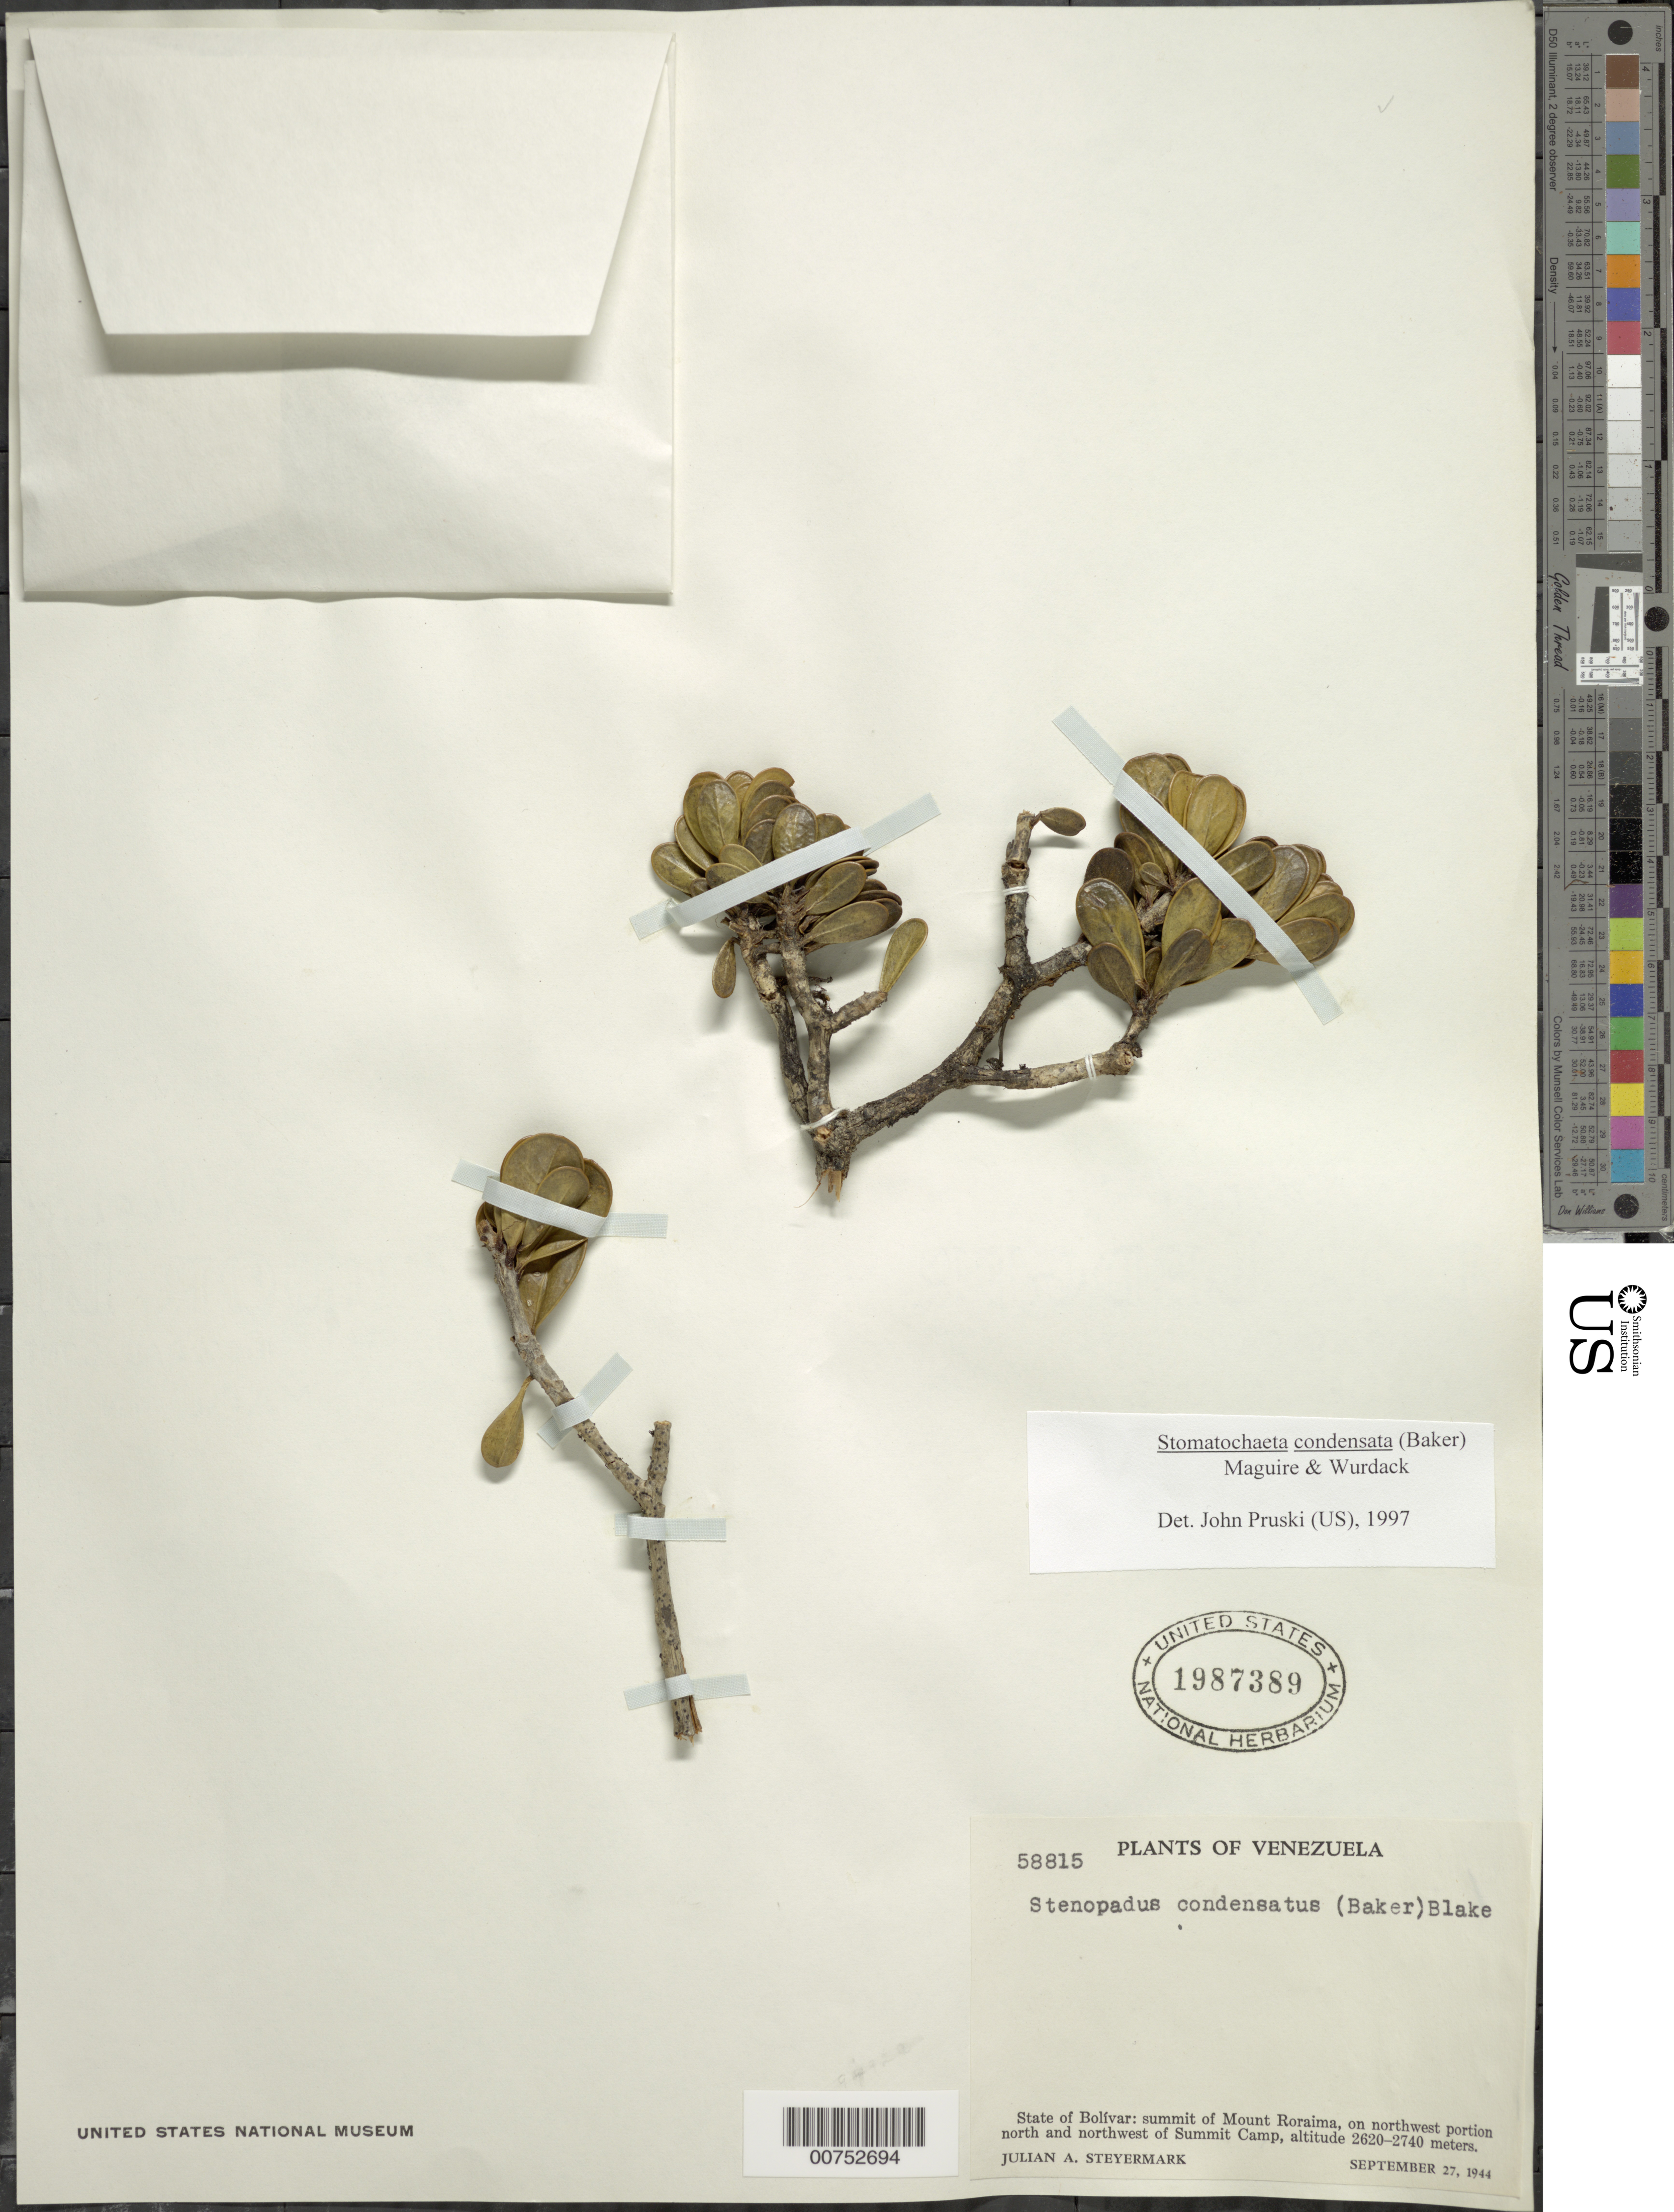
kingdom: Plantae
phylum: Tracheophyta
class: Magnoliopsida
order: Asterales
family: Asteraceae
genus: Stomatochaeta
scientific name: Stomatochaeta condensata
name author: (Baker) Maguire & Wurdack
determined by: Pruski, J. F.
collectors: J. Steyermark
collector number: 58815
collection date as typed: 27-Sep-44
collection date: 1944-09-27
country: Venezuela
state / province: Bolívar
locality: Mt. Roraima, summit, on northwest portion, north and northwest of Summit Camp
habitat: Summit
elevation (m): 2620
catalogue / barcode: US 1987389